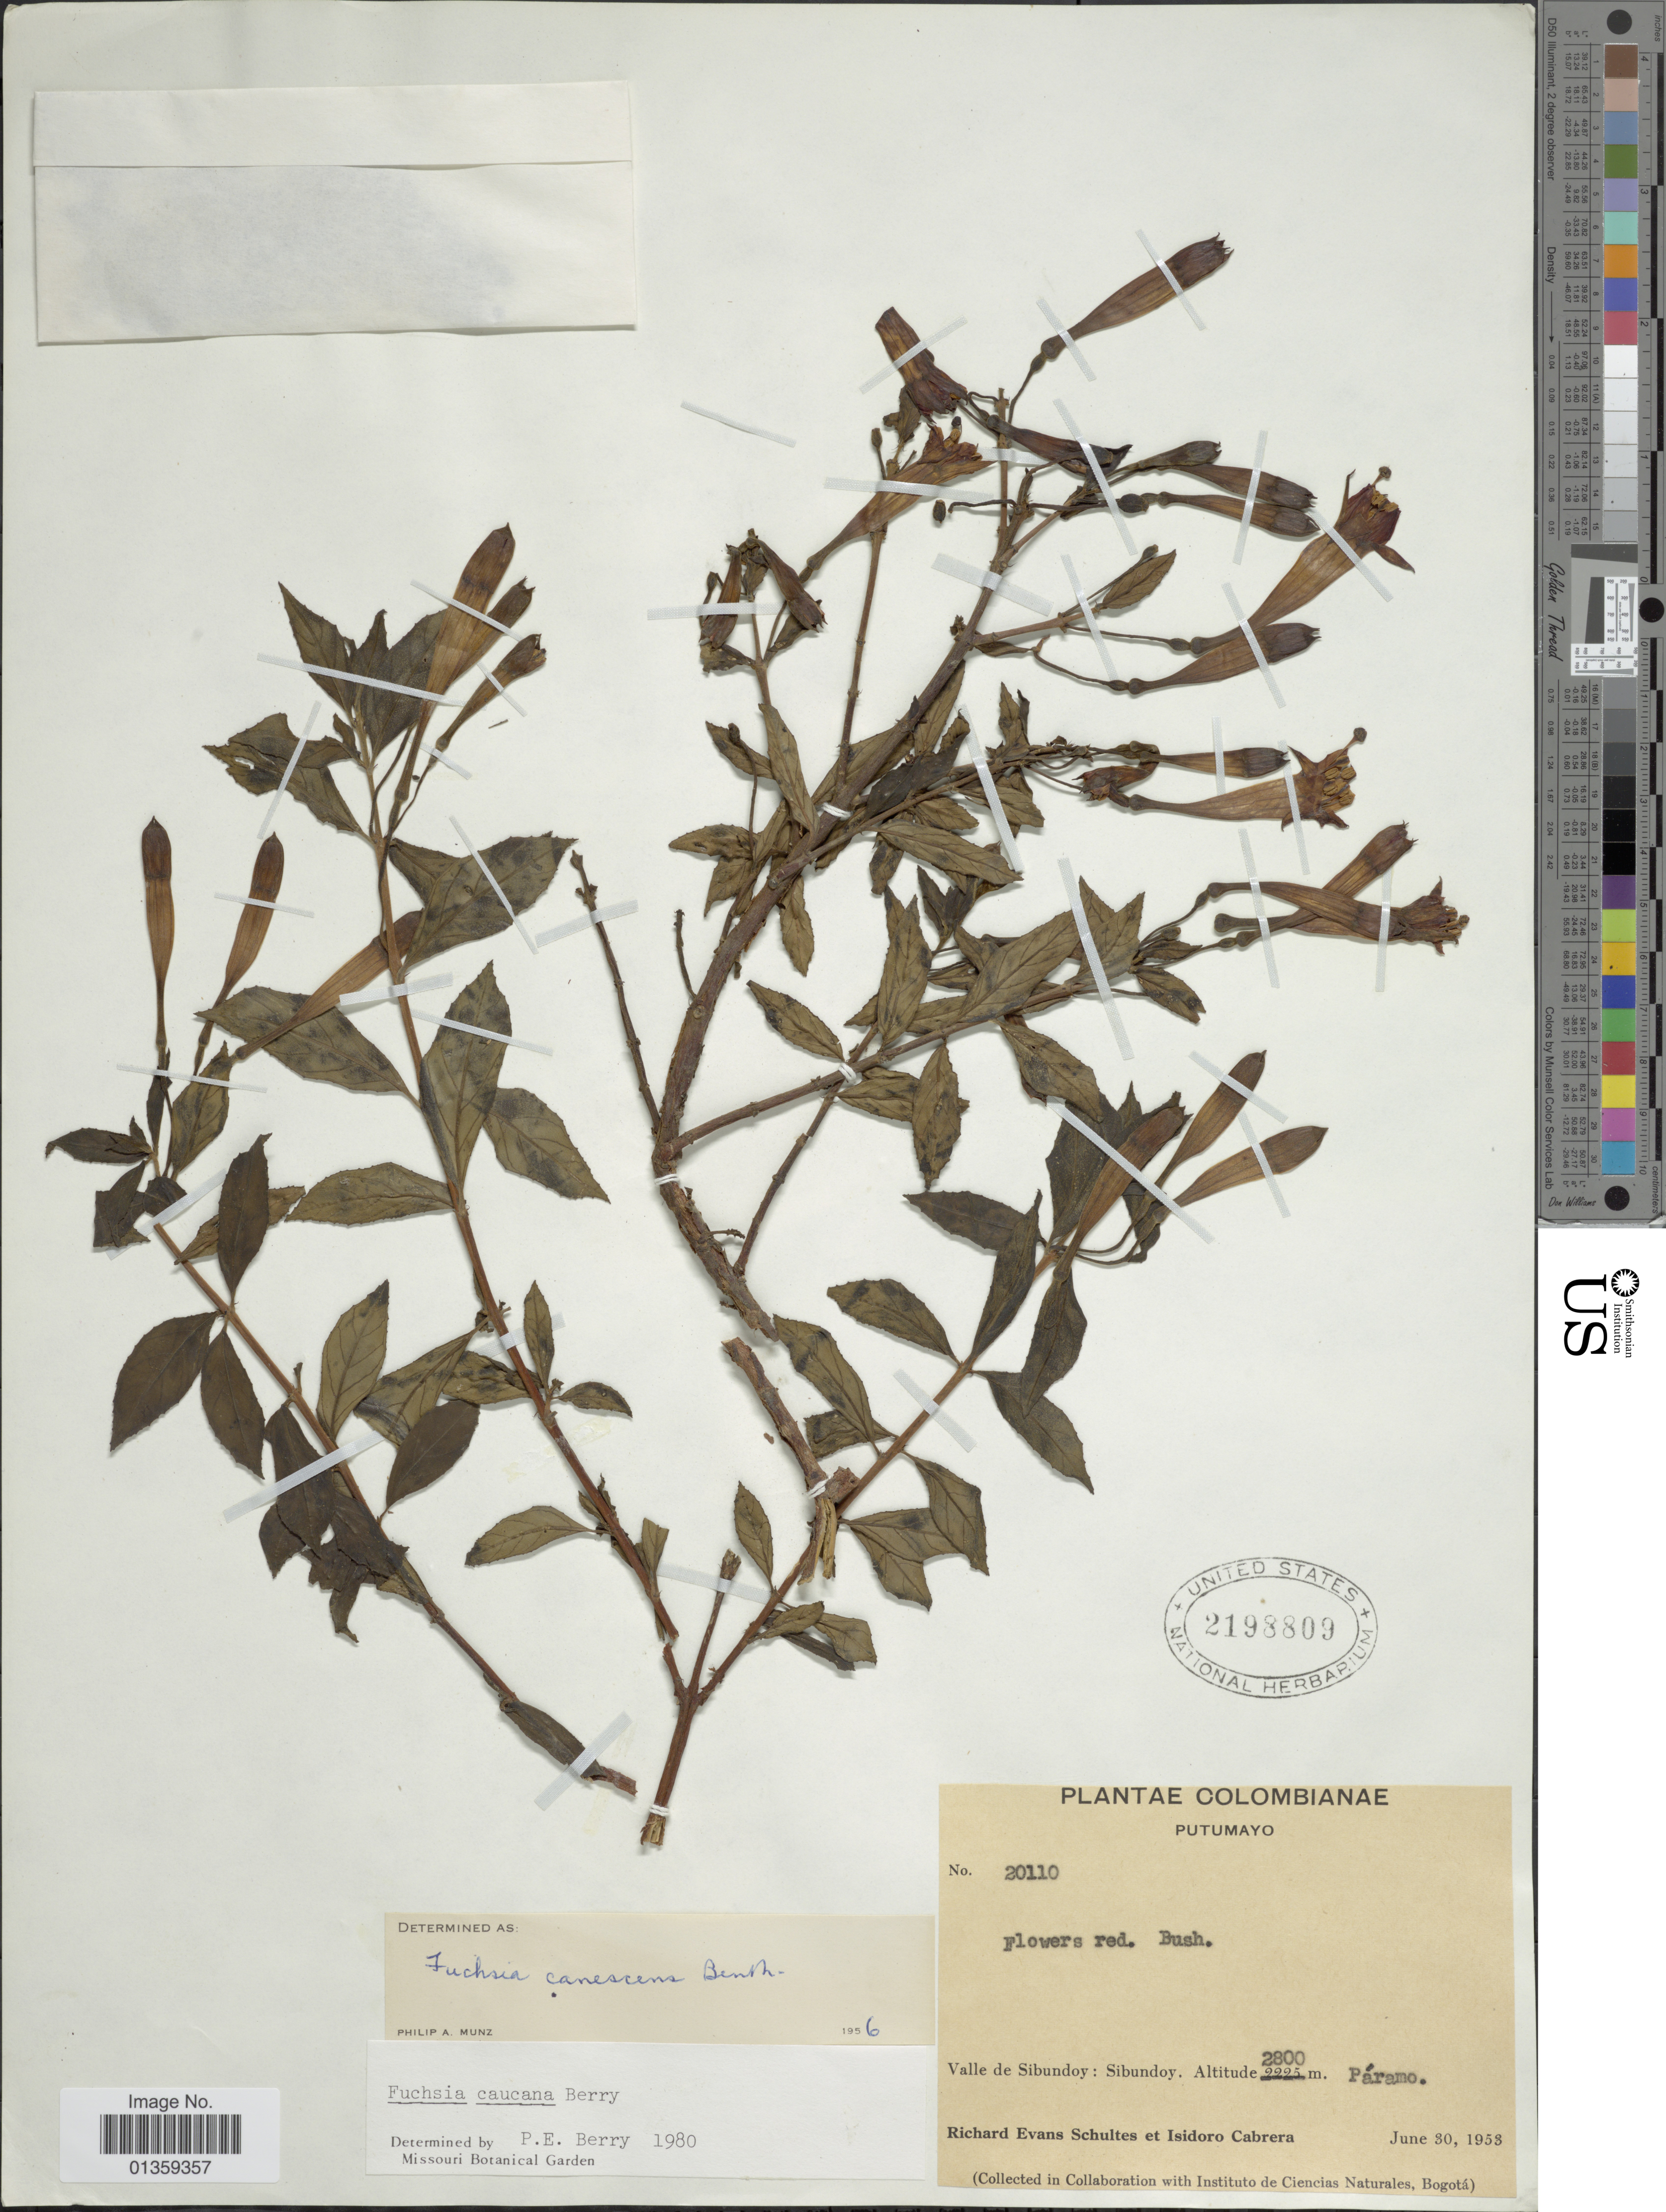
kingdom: Plantae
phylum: Tracheophyta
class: Magnoliopsida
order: Myrtales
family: Onagraceae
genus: Fuchsia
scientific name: Fuchsia caucana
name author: P.E. Berry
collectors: R. E. Schultes & I. Cabrera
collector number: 20110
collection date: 1953-06-30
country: Colombia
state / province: Putumayo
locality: Valle de Sibundoy: Sibundoy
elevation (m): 2800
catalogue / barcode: US 2198809